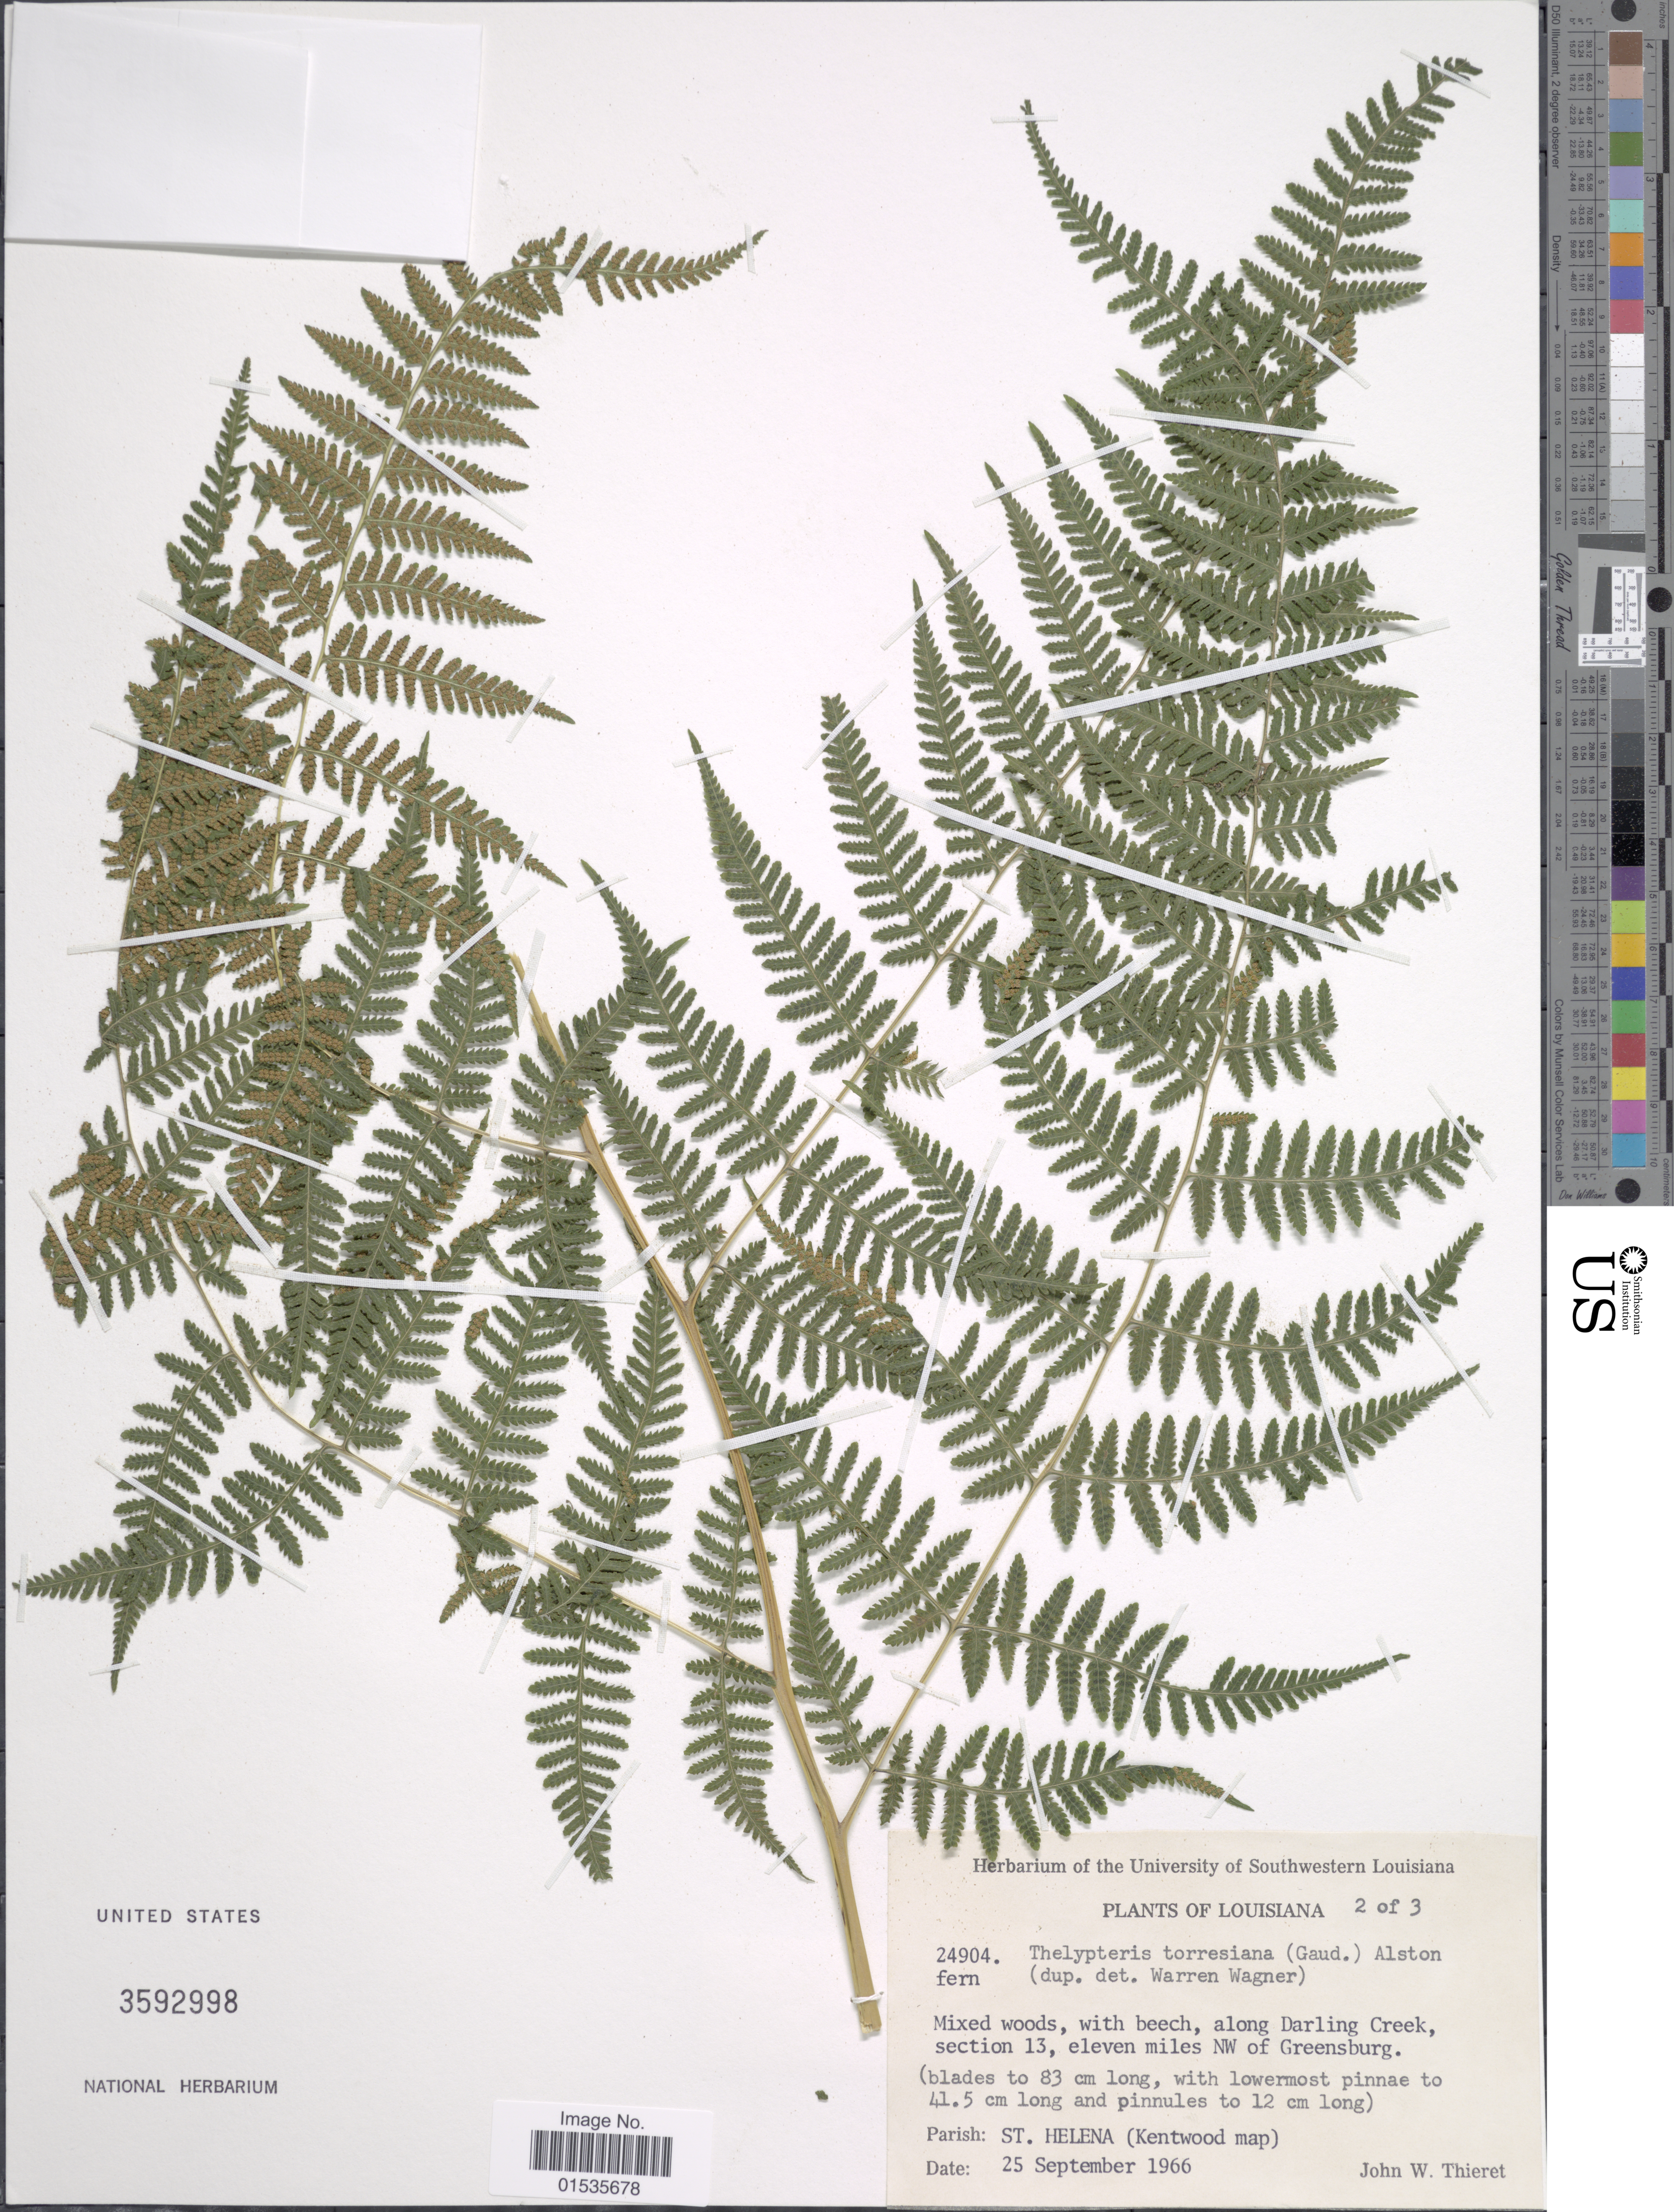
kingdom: Plantae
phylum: Tracheophyta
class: Polypodiopsida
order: Polypodiales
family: Thelypteridaceae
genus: Macrothelypteris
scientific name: Macrothelypteris torresiana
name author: (Gaudich.) Ching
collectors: J. W. Thieret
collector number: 24904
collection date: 1966-09-25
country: United States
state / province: Louisiana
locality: Louisiana, Parish St. Helena (Kentwood map) Along Darling Creek, section 13, eleven miles NW of Greensburg.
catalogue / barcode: US 3592998